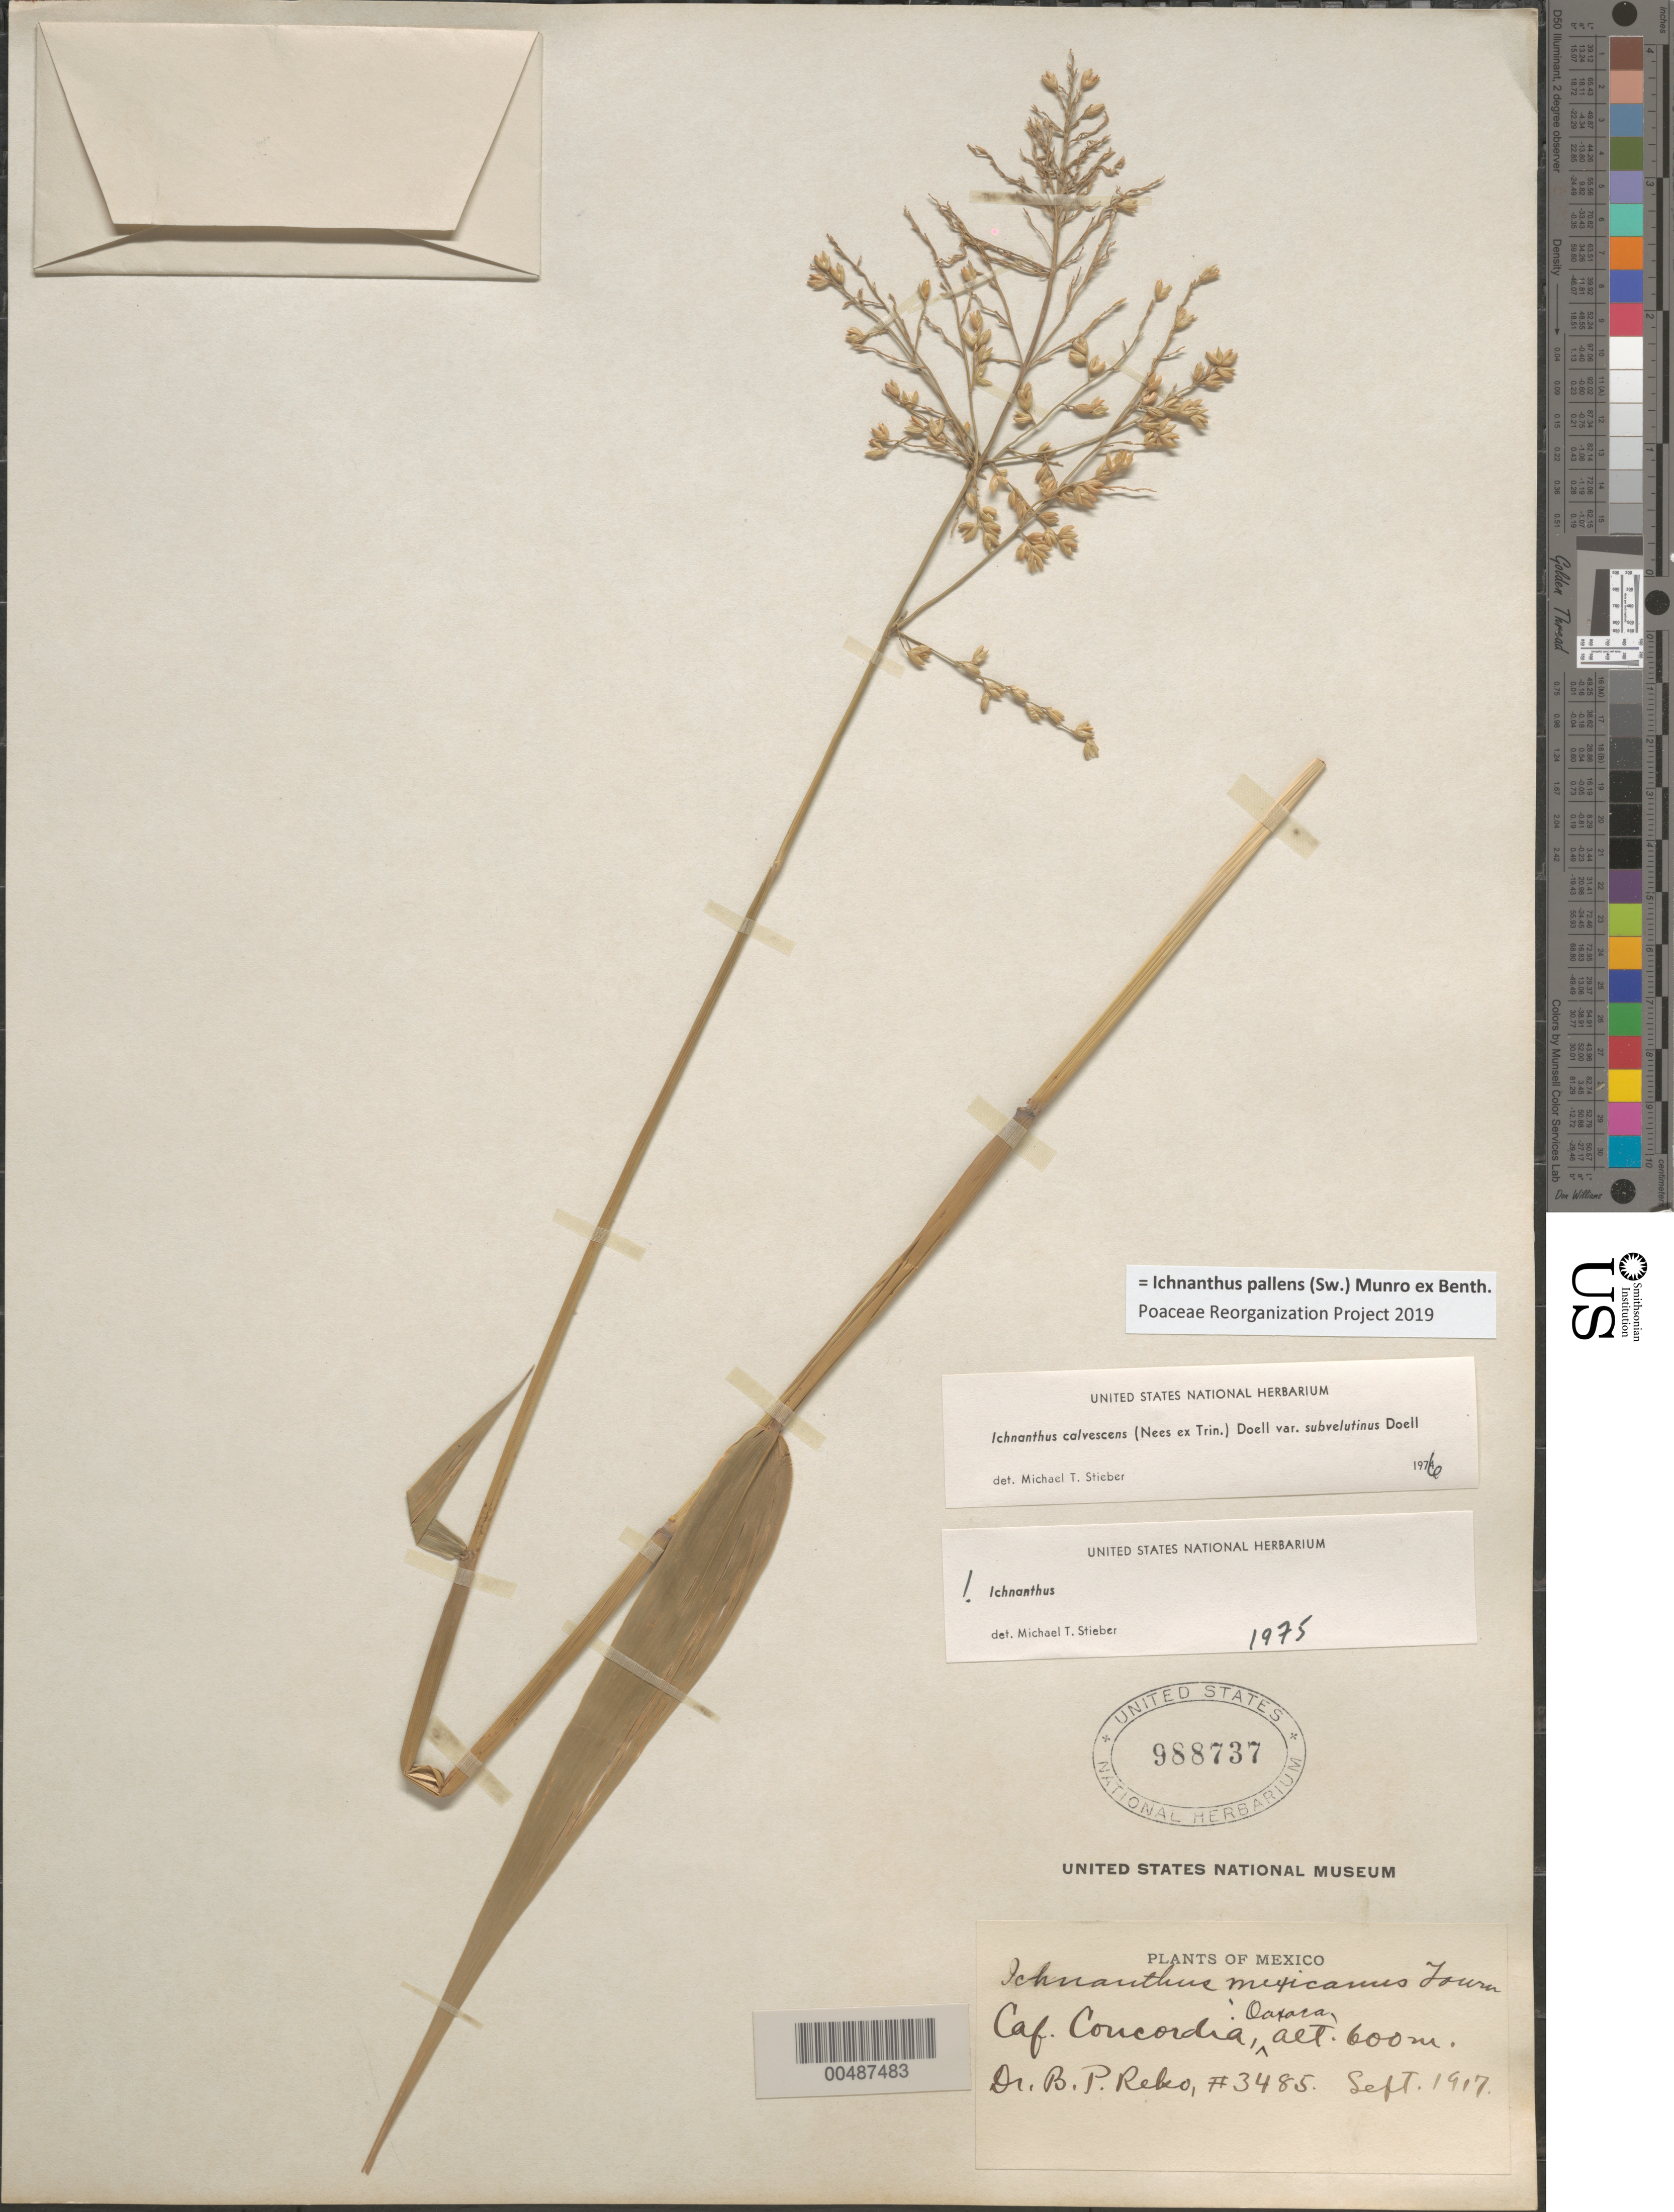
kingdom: Plantae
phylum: Tracheophyta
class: Liliopsida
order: Poales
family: Poaceae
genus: Ichnanthus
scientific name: Ichnanthus brevivaginatus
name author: Swallen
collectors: B. P. Reko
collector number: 3485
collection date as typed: Sep 1917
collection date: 1917-09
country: Mexico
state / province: Oaxaca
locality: Caf. Concordia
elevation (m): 600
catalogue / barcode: US 988737